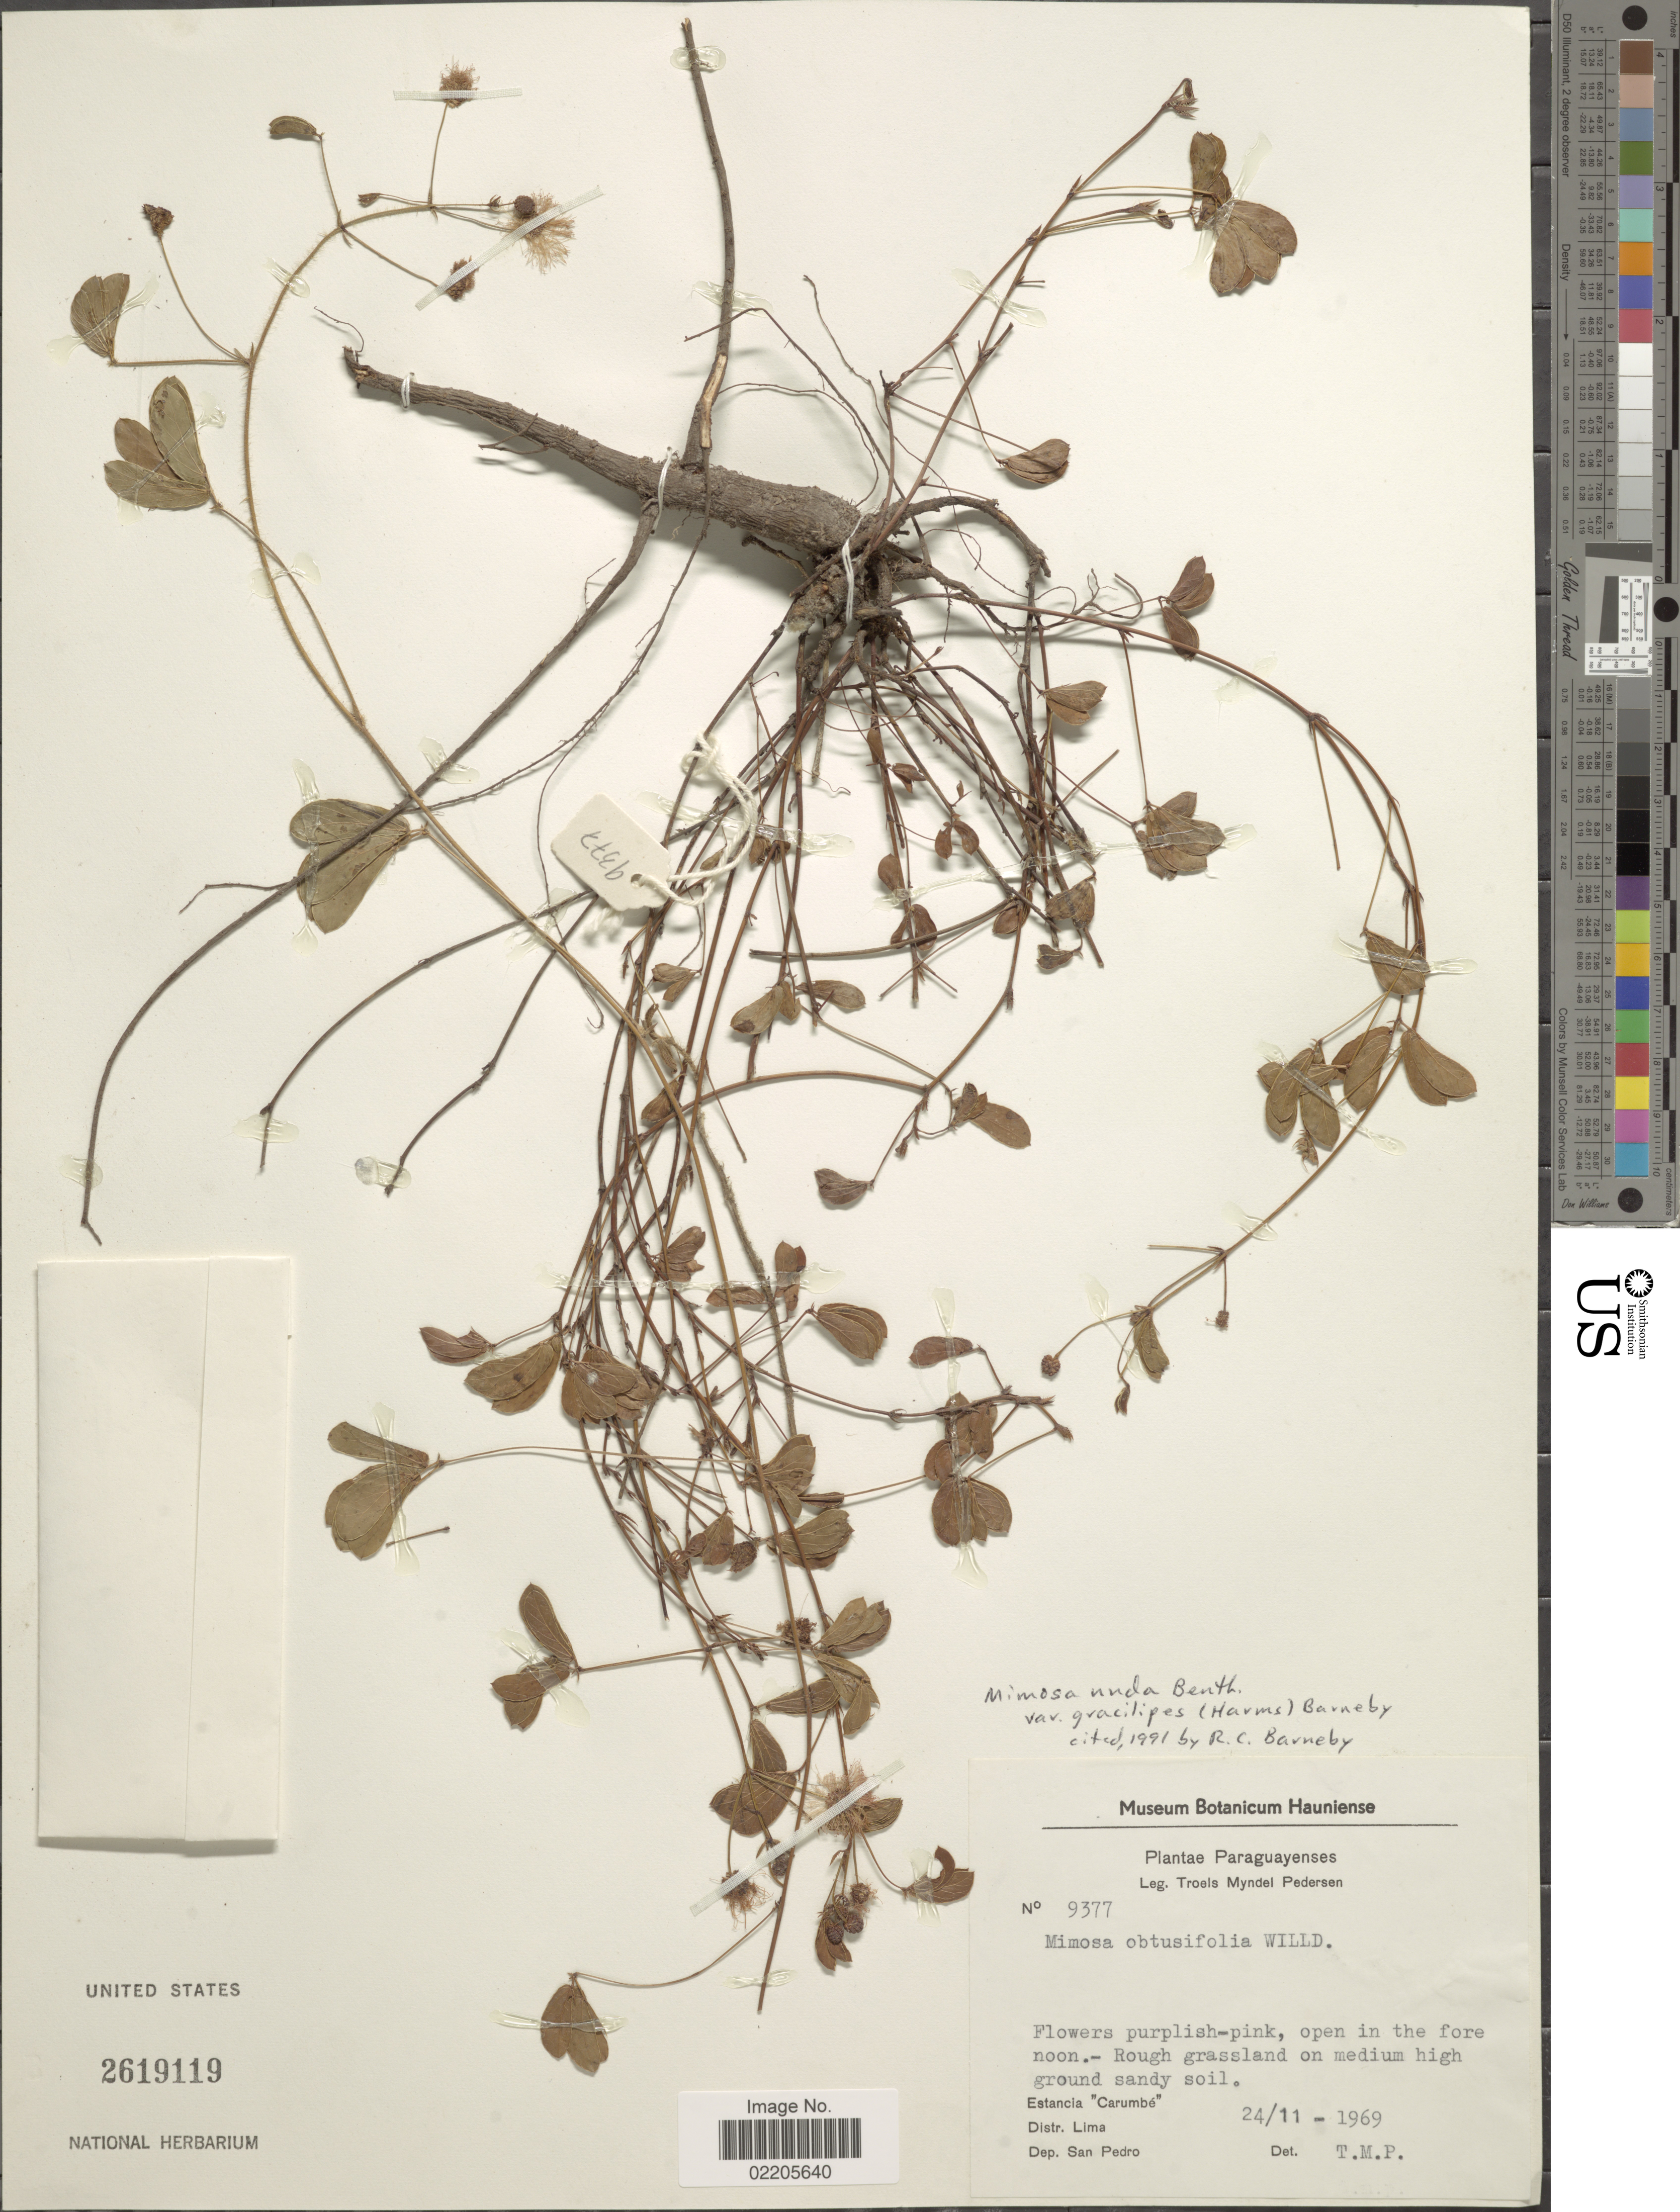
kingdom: Plantae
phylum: Tracheophyta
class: Magnoliopsida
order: Fabales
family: Fabaceae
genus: Mimosa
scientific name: Mimosa debilis var. debilis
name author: Humb. & Bonpl. ex Willd.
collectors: T. Pederson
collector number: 9377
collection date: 1969-11-24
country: Paraguay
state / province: San Pedro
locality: Estancia "Carumbe". Distr. Lima. Dep. San Pedro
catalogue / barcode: US 2619119